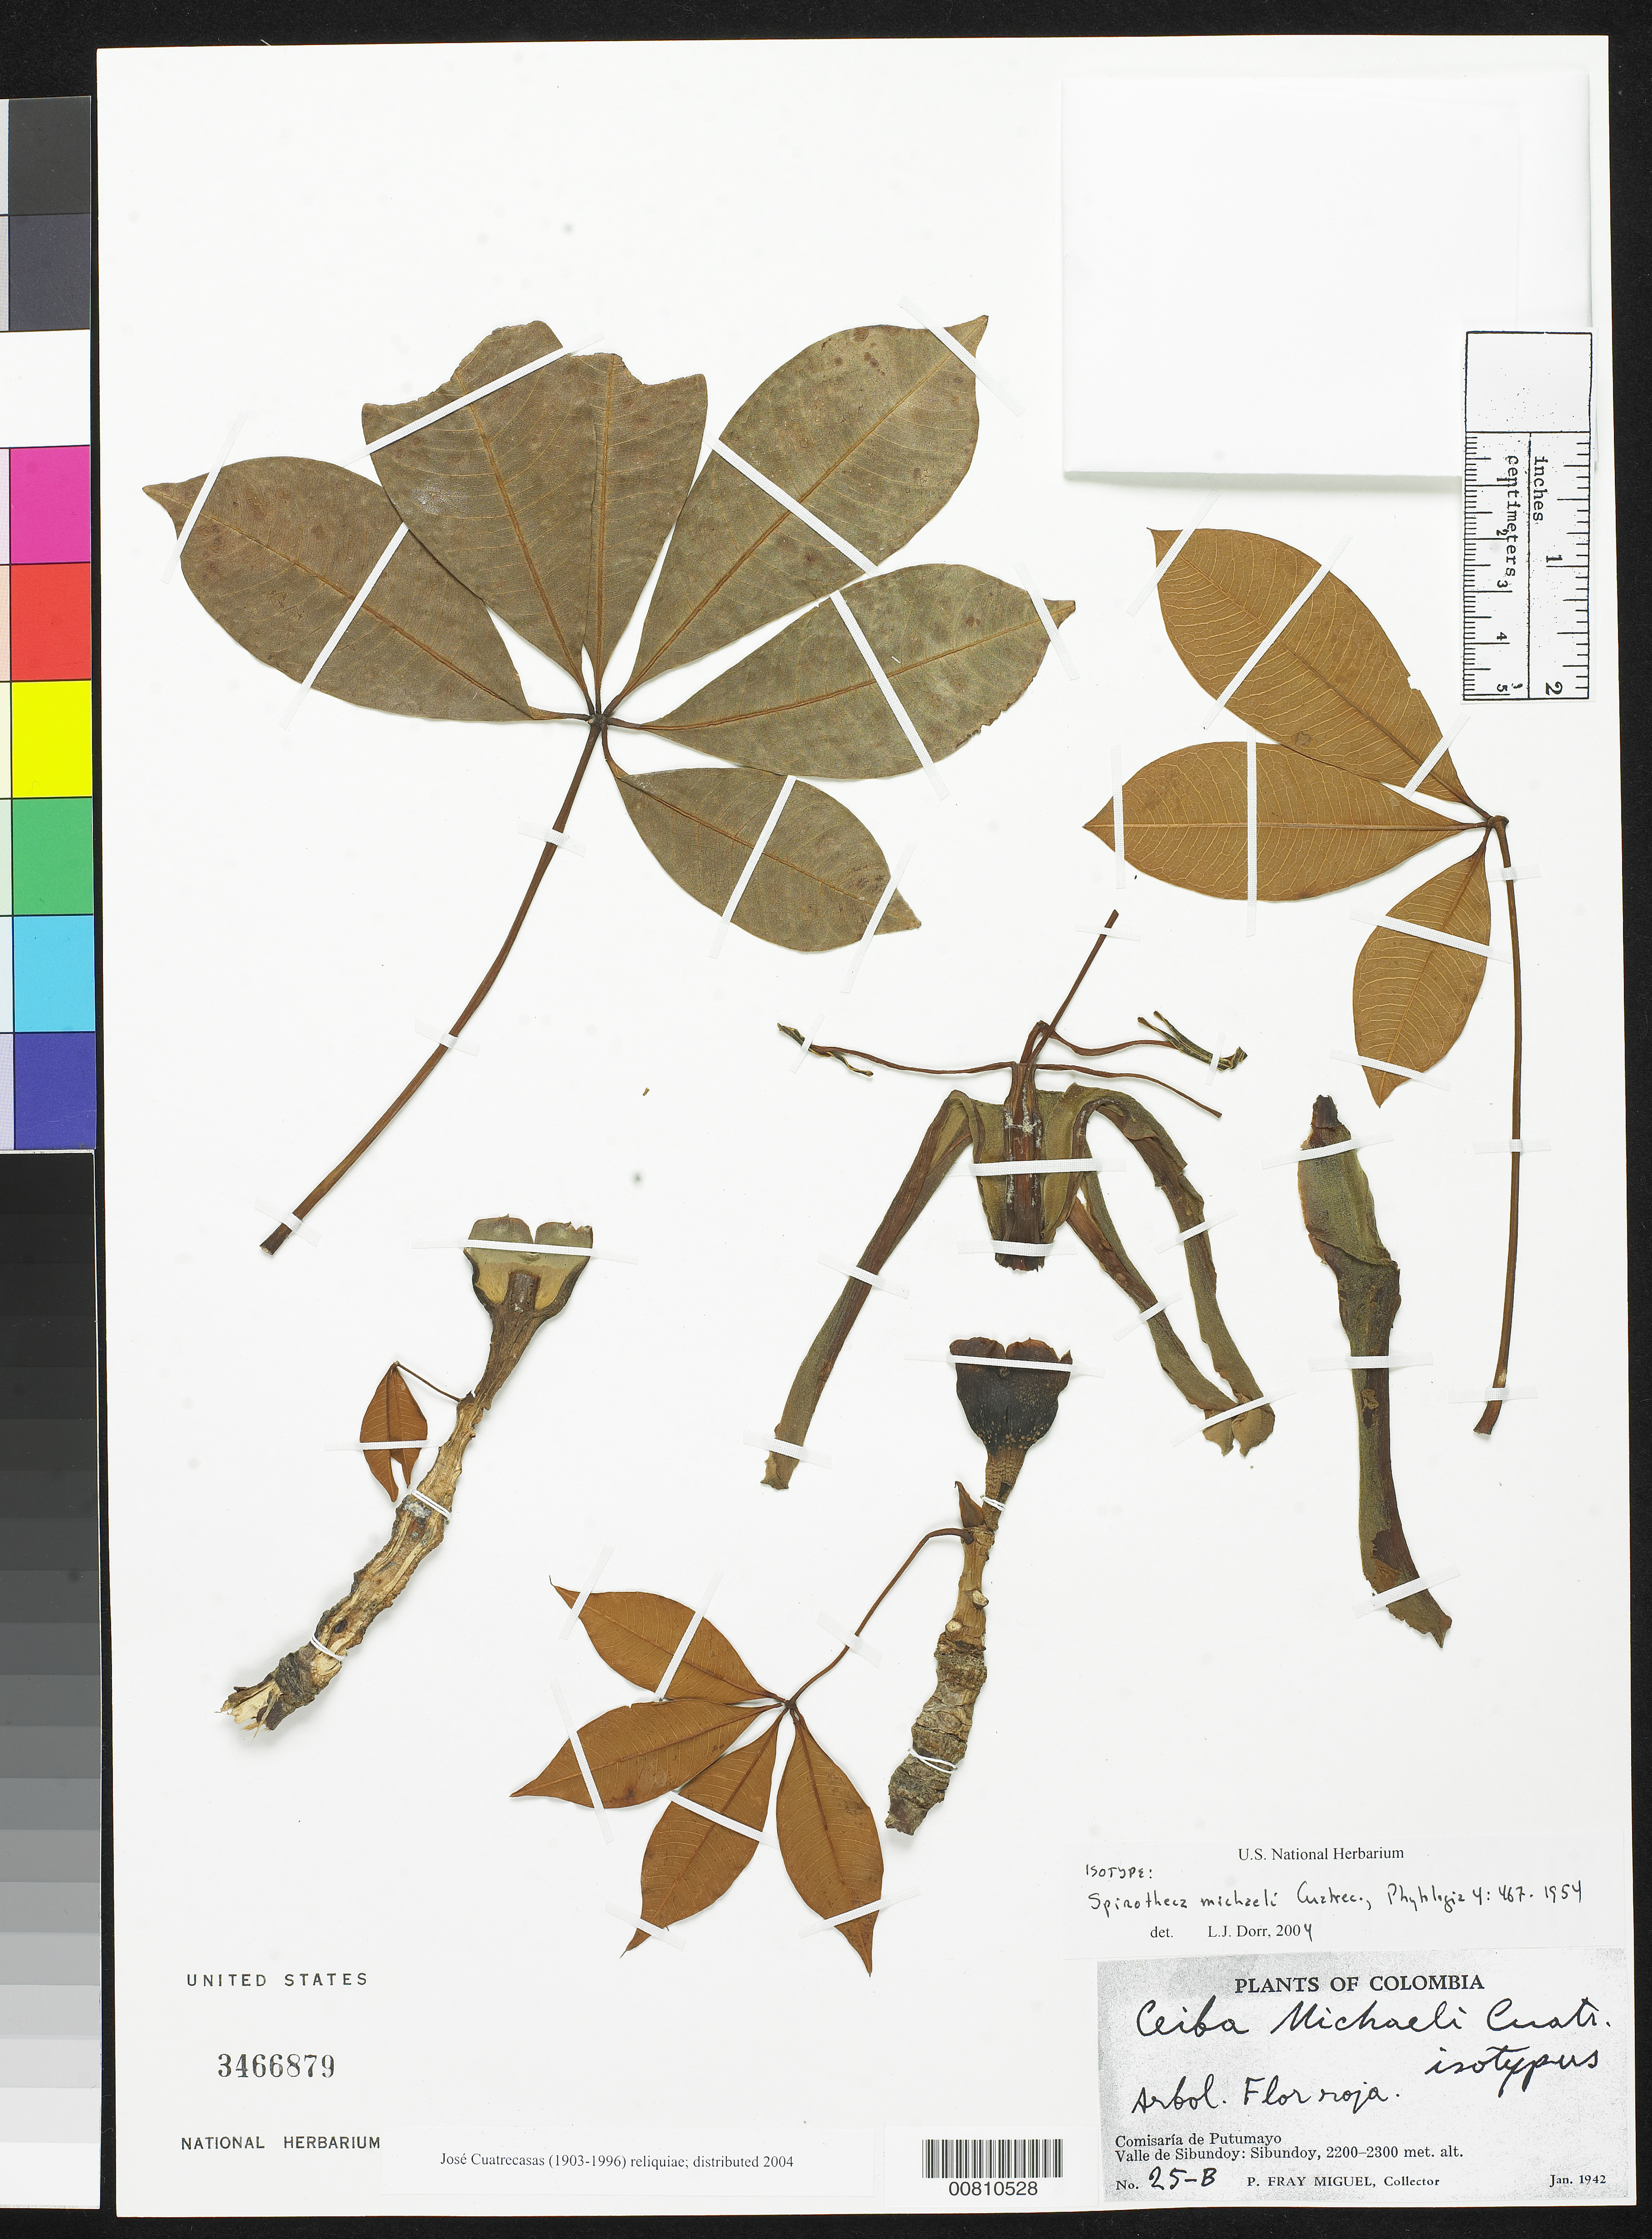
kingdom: Plantae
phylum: Tracheophyta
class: Magnoliopsida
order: Malvales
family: Malvaceae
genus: Spirotheca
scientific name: Spirotheca michaeli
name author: Cuatrec.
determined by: Dorr, L. J., (BOT), Smithsonian Institution - National Museum of Natural History (UNITED STATES)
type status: Isotype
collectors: P. F. Miguel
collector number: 25-B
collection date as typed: Jan 1942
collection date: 1942-01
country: Colombia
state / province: Putumayo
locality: Comisaría de Putumayo. Valley de Sibundoy: Sibundoy.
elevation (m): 2200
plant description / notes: As "michaeli". Holotype at F.; Collector name "P. Fray Miguel" on label, "Fray Miguel de Ipiales" in protologue.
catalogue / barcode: US 3466879